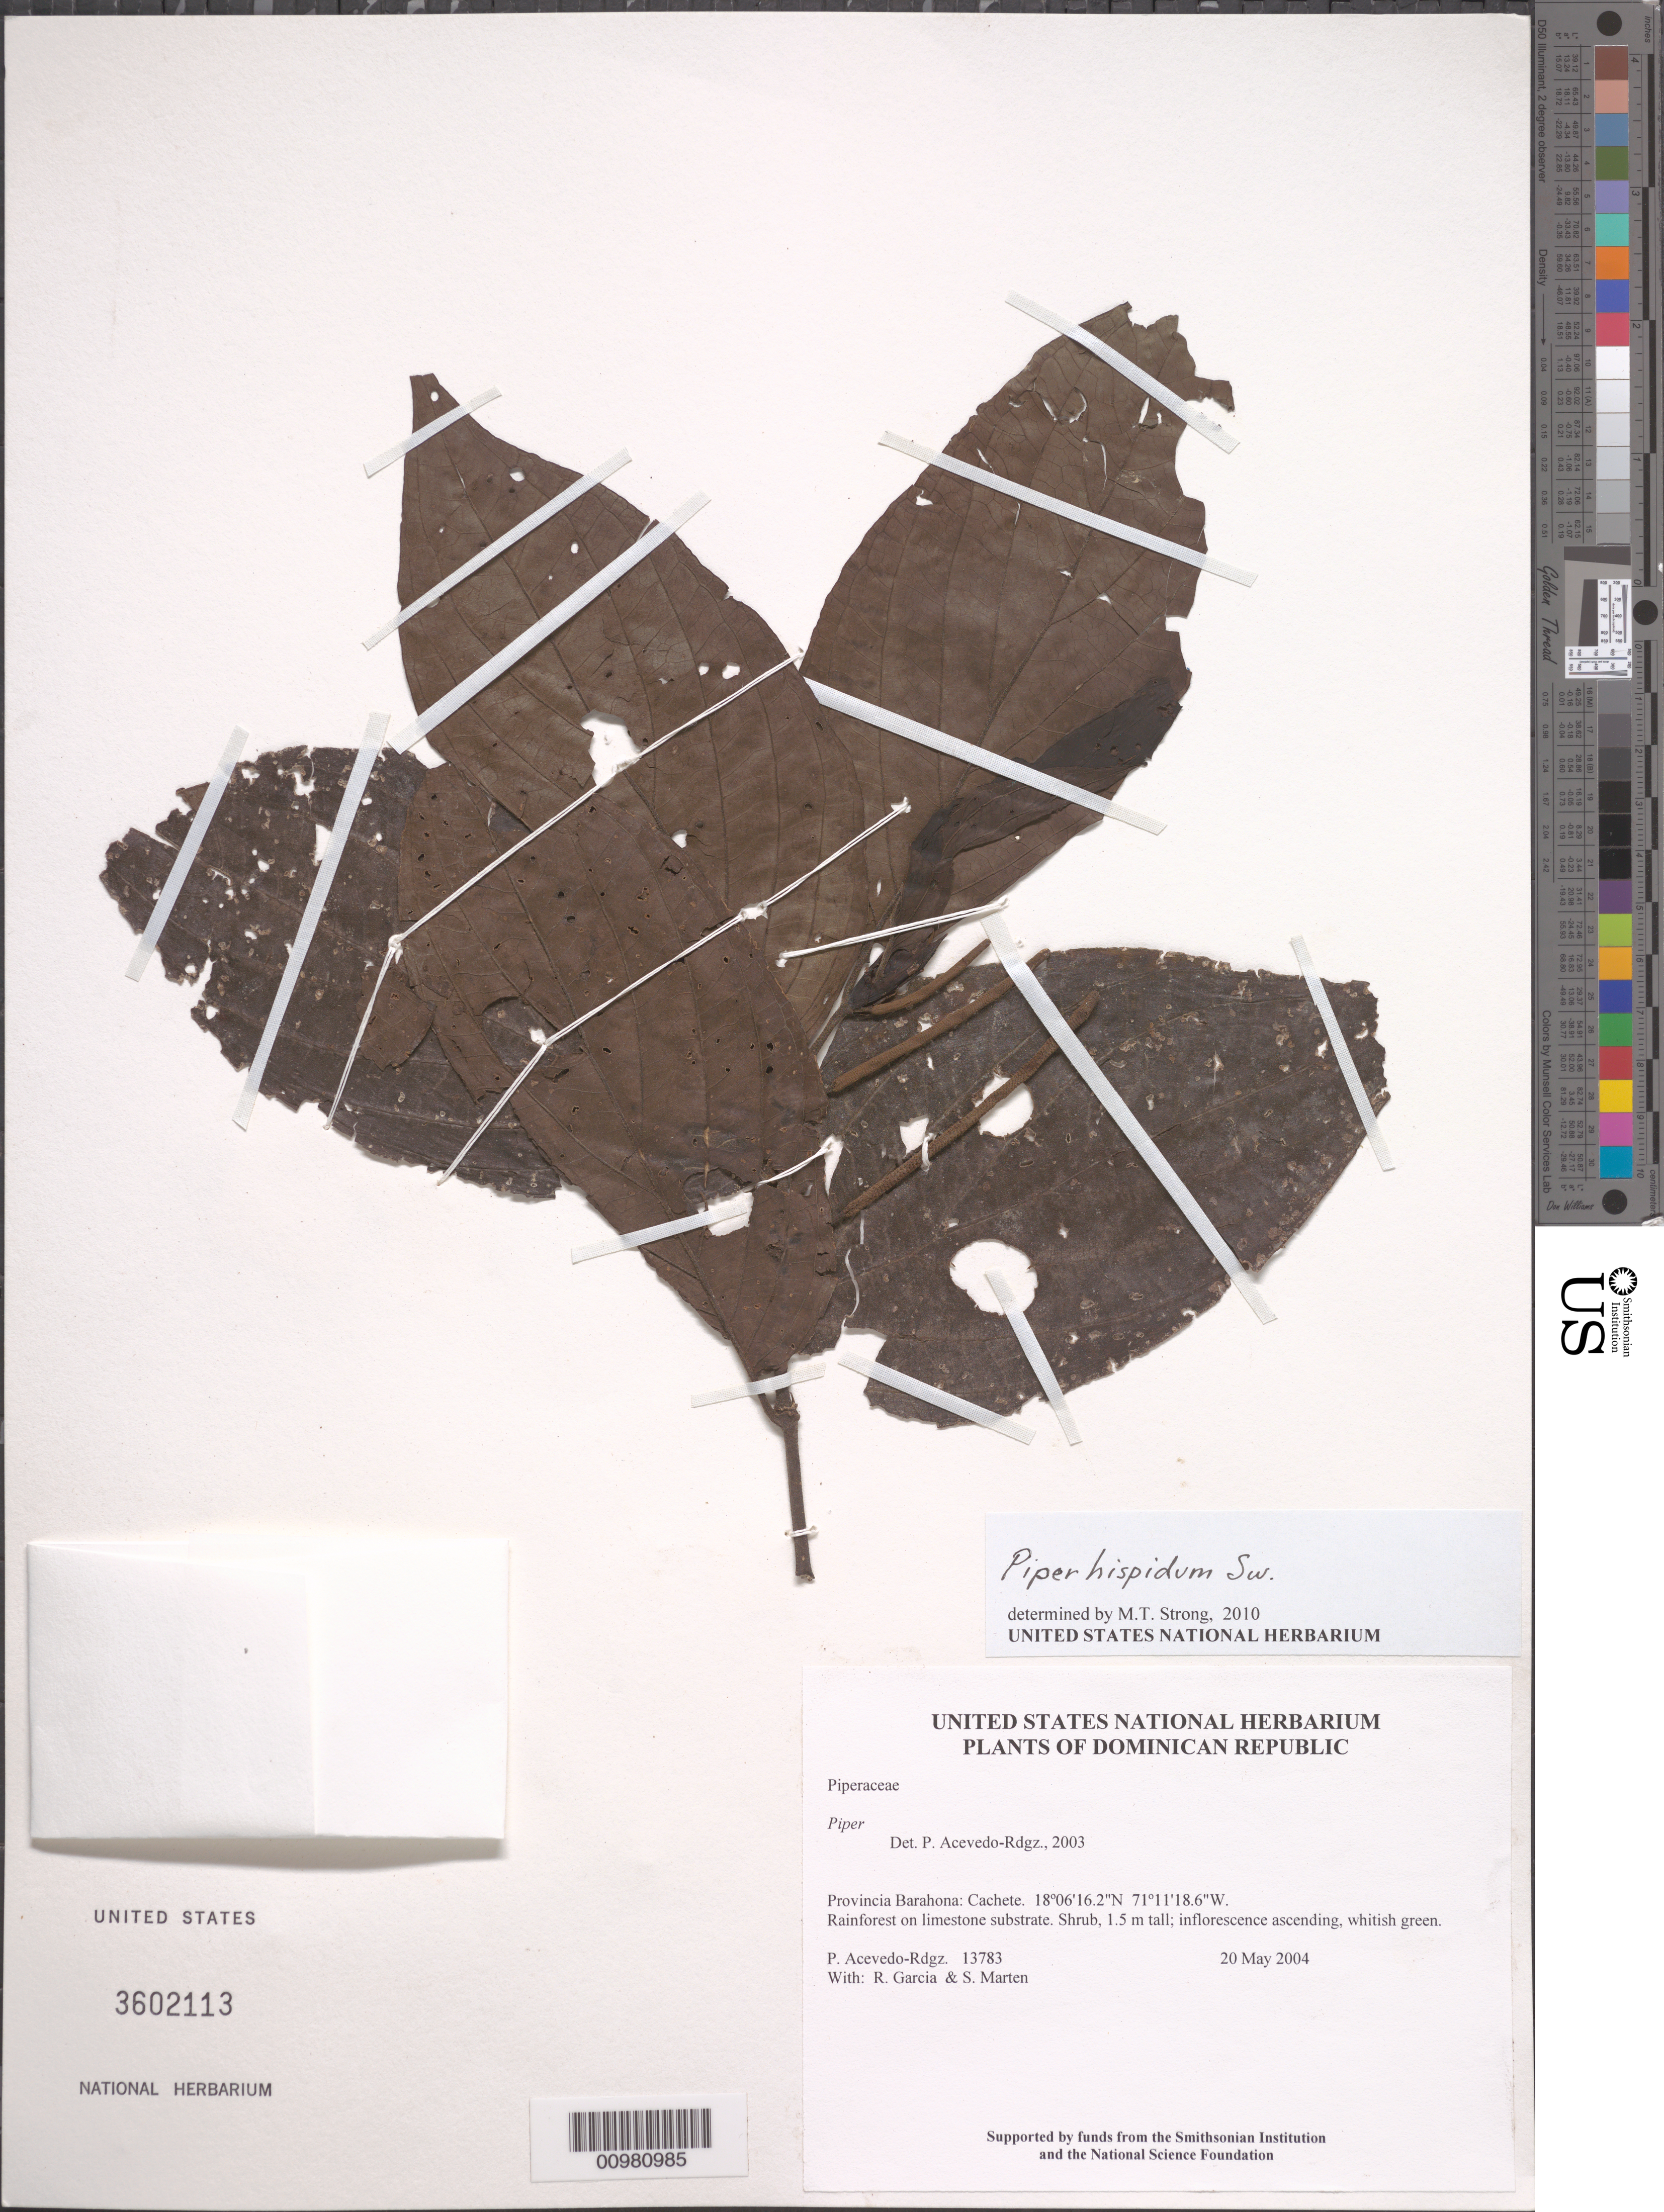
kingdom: Plantae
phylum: Tracheophyta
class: Magnoliopsida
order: Piperales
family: Piperaceae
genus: Piper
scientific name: Piper hispidum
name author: Sw.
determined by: Strong, M. T., (US), Smithsonian Institution - National Museum of Natural History (UNITED STATES)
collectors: P. Acevedo-Rodr., R. G. García & S. Marten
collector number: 13783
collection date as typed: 20 May 2004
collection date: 2004-05-20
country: Dominican Republic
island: Hispaniola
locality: Provincia Barahona: Cachete.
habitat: Rainforest on limestone substrate.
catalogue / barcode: US 3602113